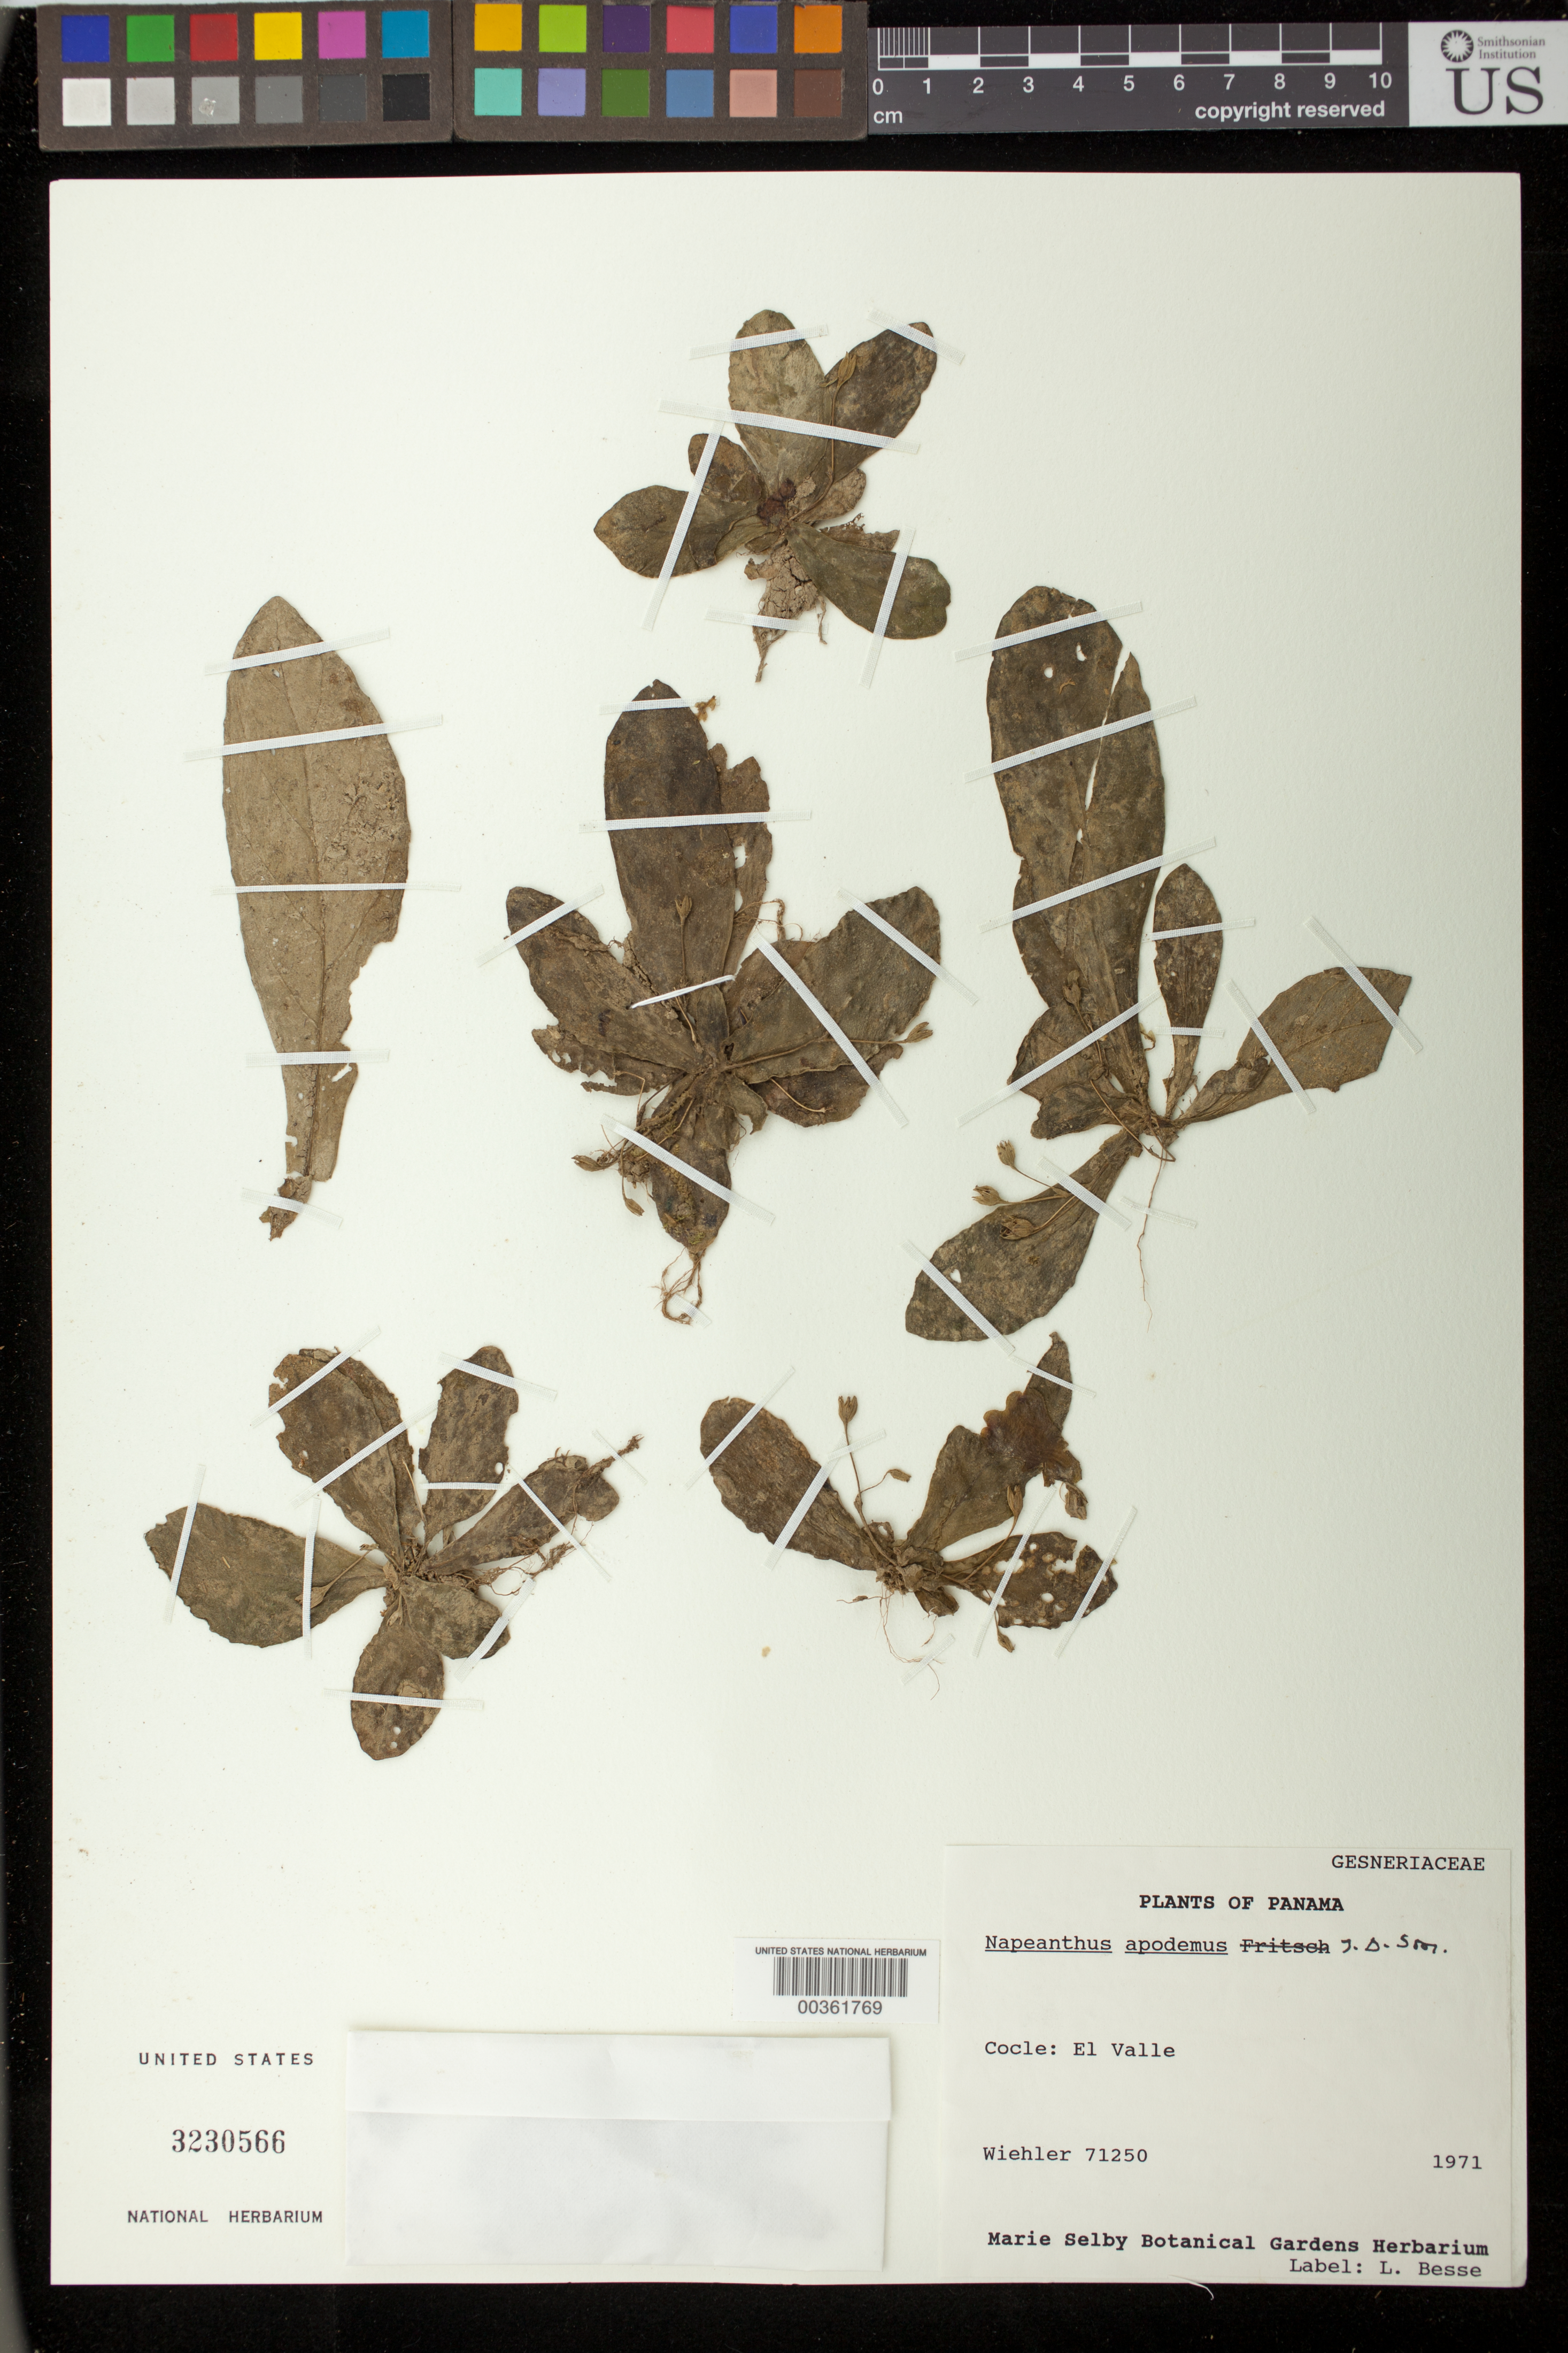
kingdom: Plantae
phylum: Tracheophyta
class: Magnoliopsida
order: Lamiales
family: Gesneriaceae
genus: Napeanthus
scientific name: Napeanthus apodemus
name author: Donn. Sm.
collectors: H. J. Wiehler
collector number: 71250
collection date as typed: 1971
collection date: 1971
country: Panama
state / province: Coclé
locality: El Valle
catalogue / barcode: US 3230566